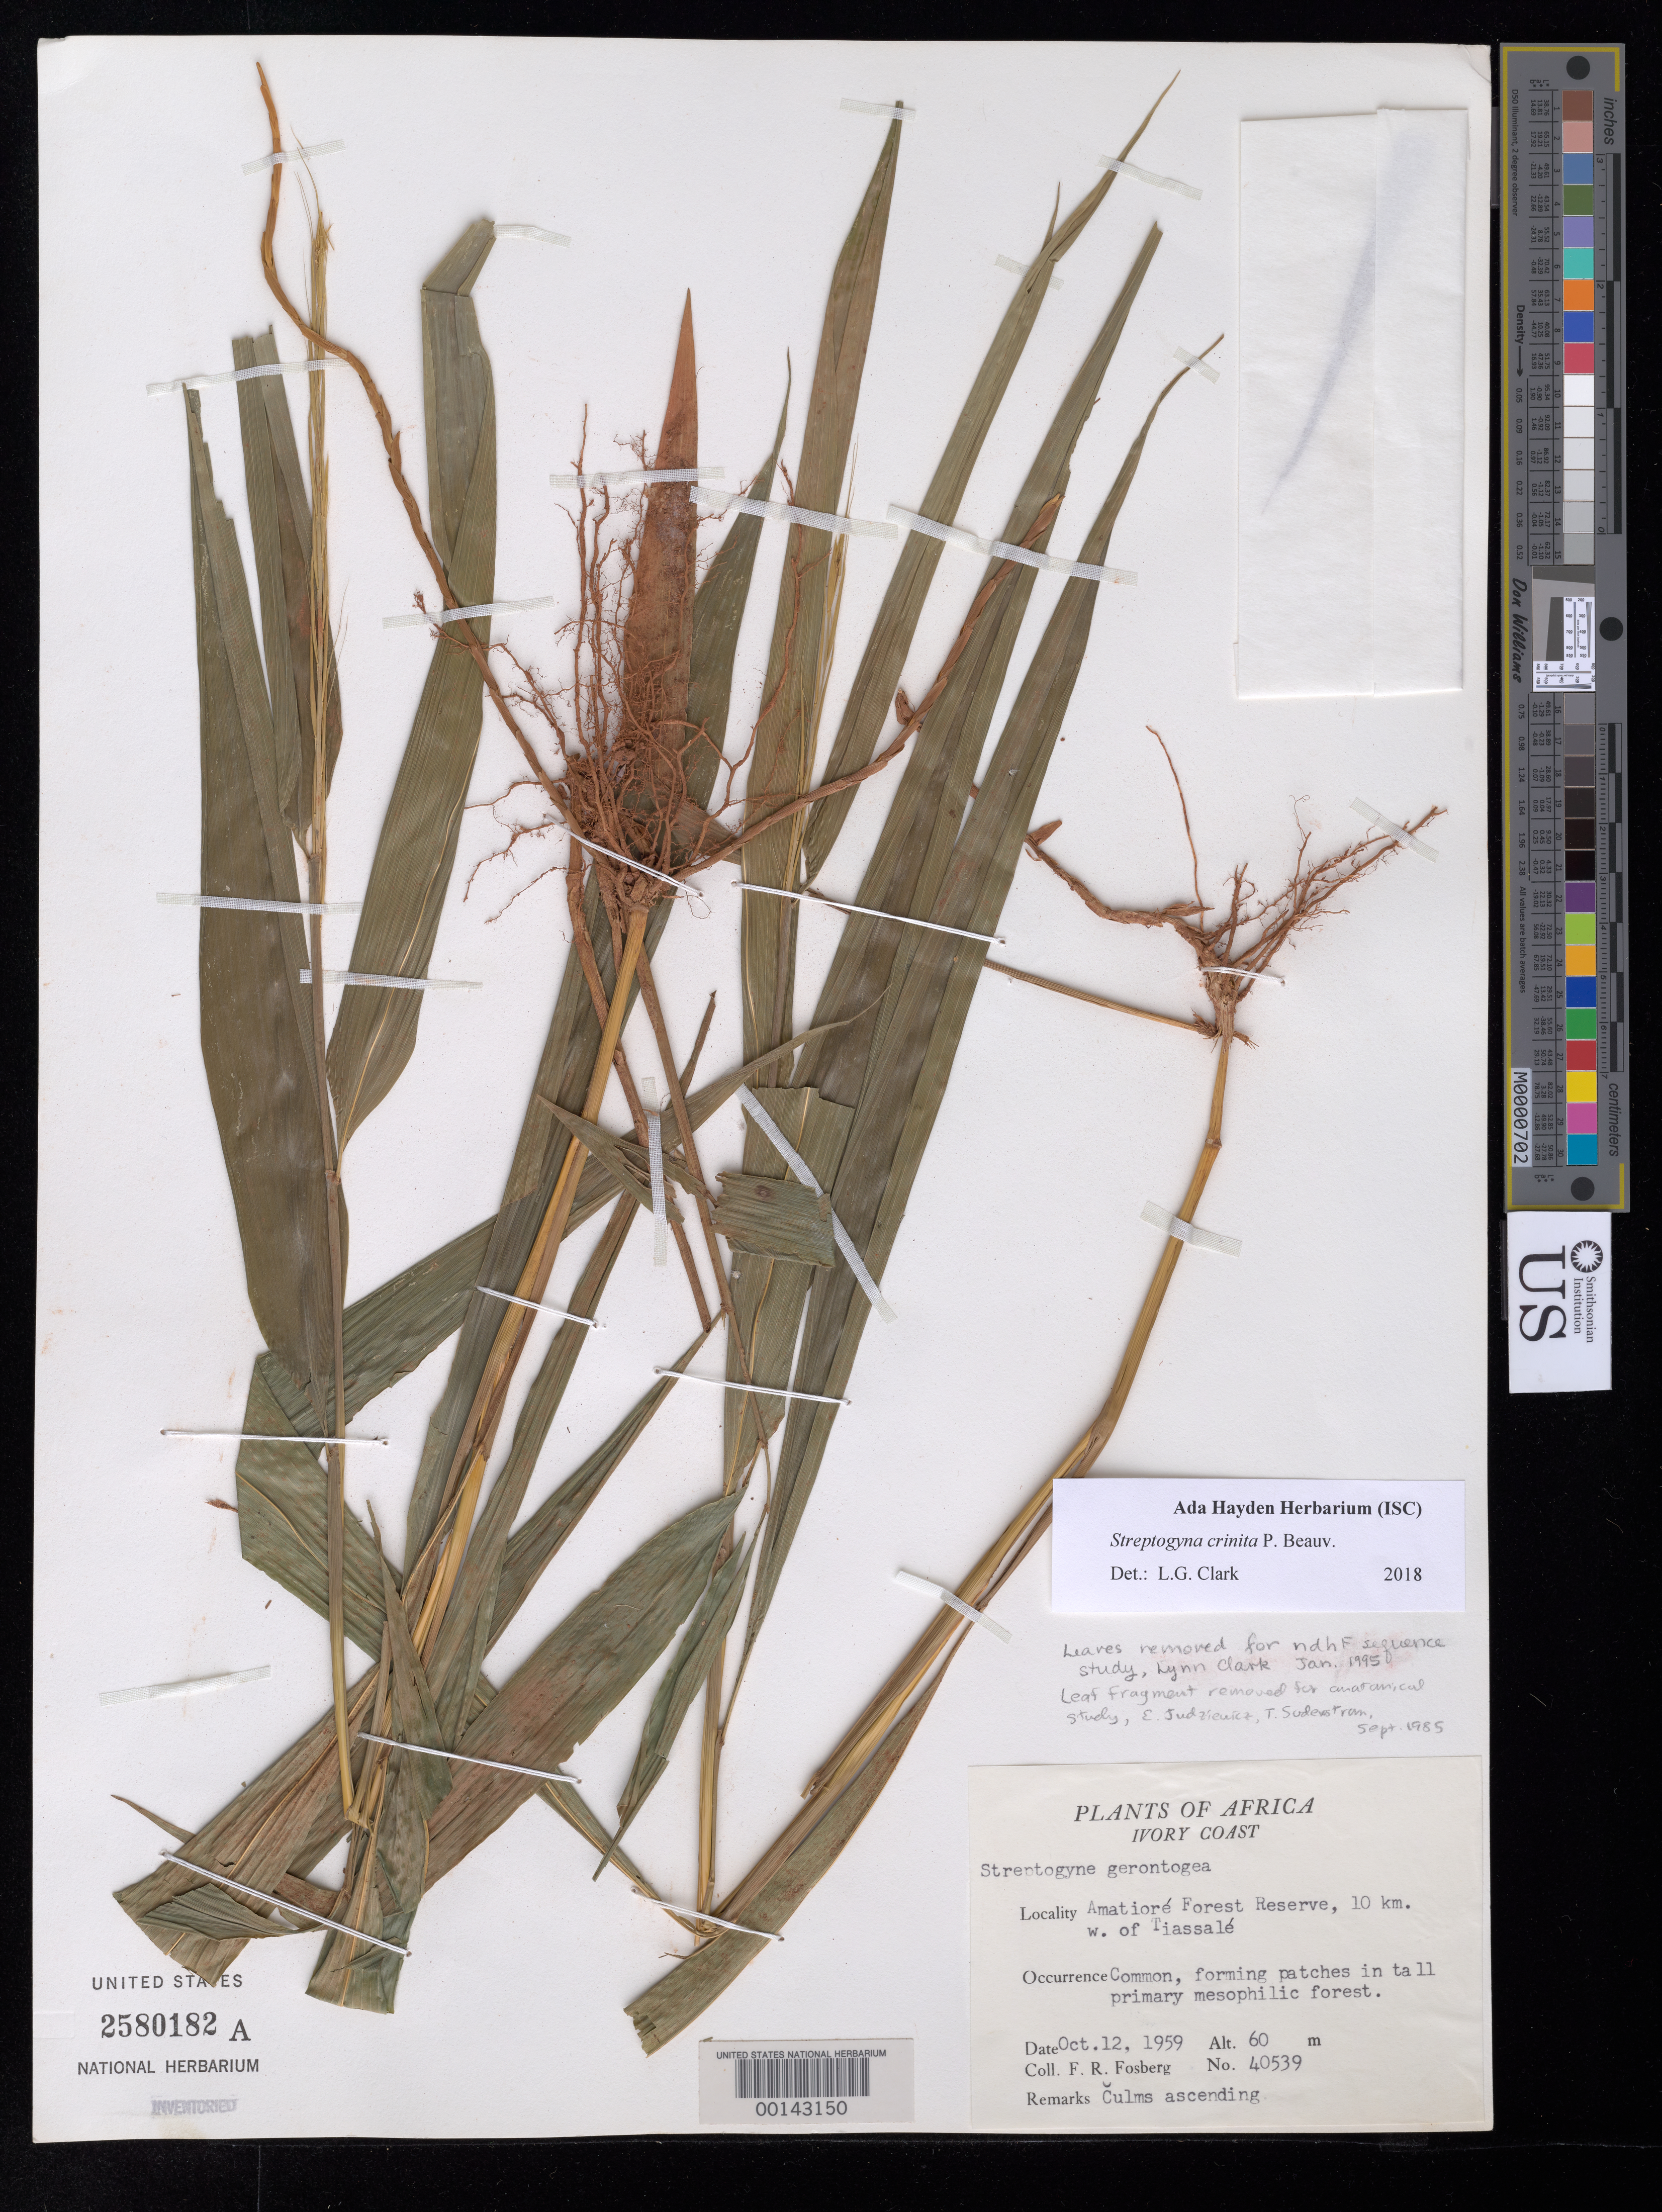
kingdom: Plantae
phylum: Tracheophyta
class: Liliopsida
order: Poales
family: Poaceae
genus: Streptogyna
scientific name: Streptogyna crinita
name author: P. Beauv.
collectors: F. R. Fosberg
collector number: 40539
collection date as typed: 12 Oct 1959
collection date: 1959-10-12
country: Ivory Coast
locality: Tiassale, Amatiore Forest Reserve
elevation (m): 60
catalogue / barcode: US 2580182A